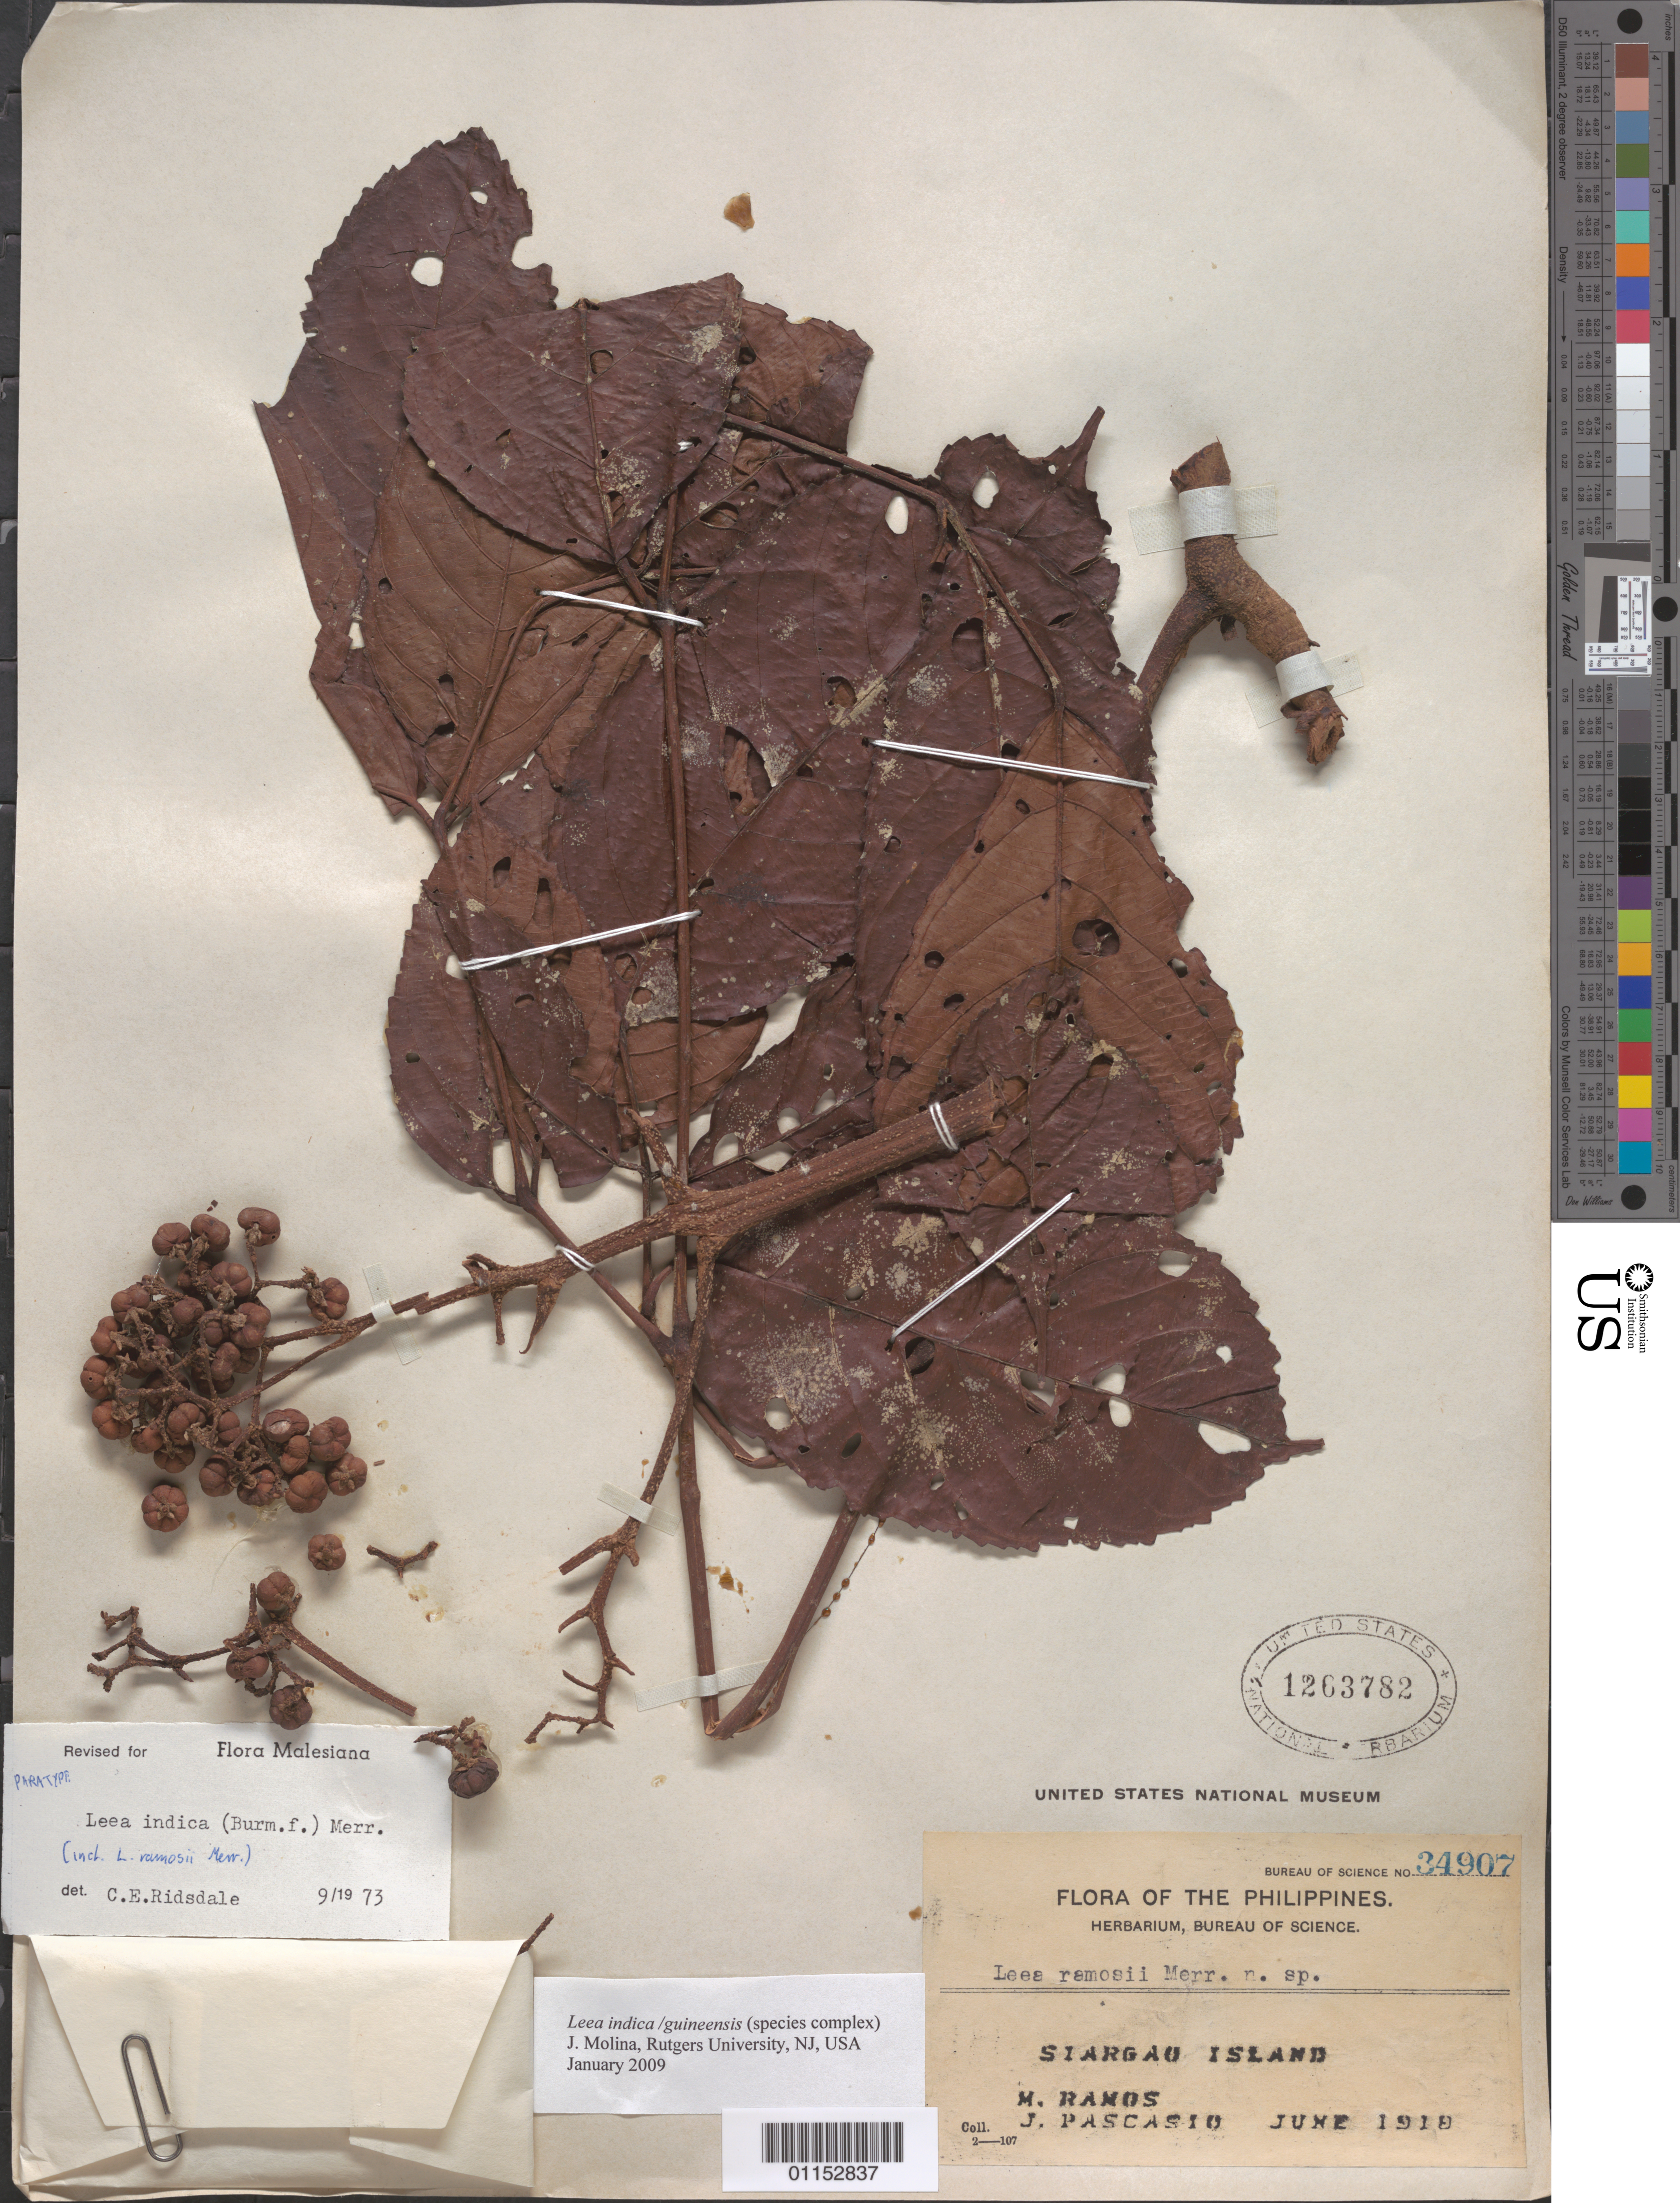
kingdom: Plantae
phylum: Tracheophyta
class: Magnoliopsida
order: Vitales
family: Vitaceae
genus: Leea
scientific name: Leea indica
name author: (Burm. f.) Merr.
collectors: M. Ramos & J. Pascasio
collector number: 34907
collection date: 1918-06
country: Philippines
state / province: Caraga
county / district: Surigao del Norte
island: Siargao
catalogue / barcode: US 1263782